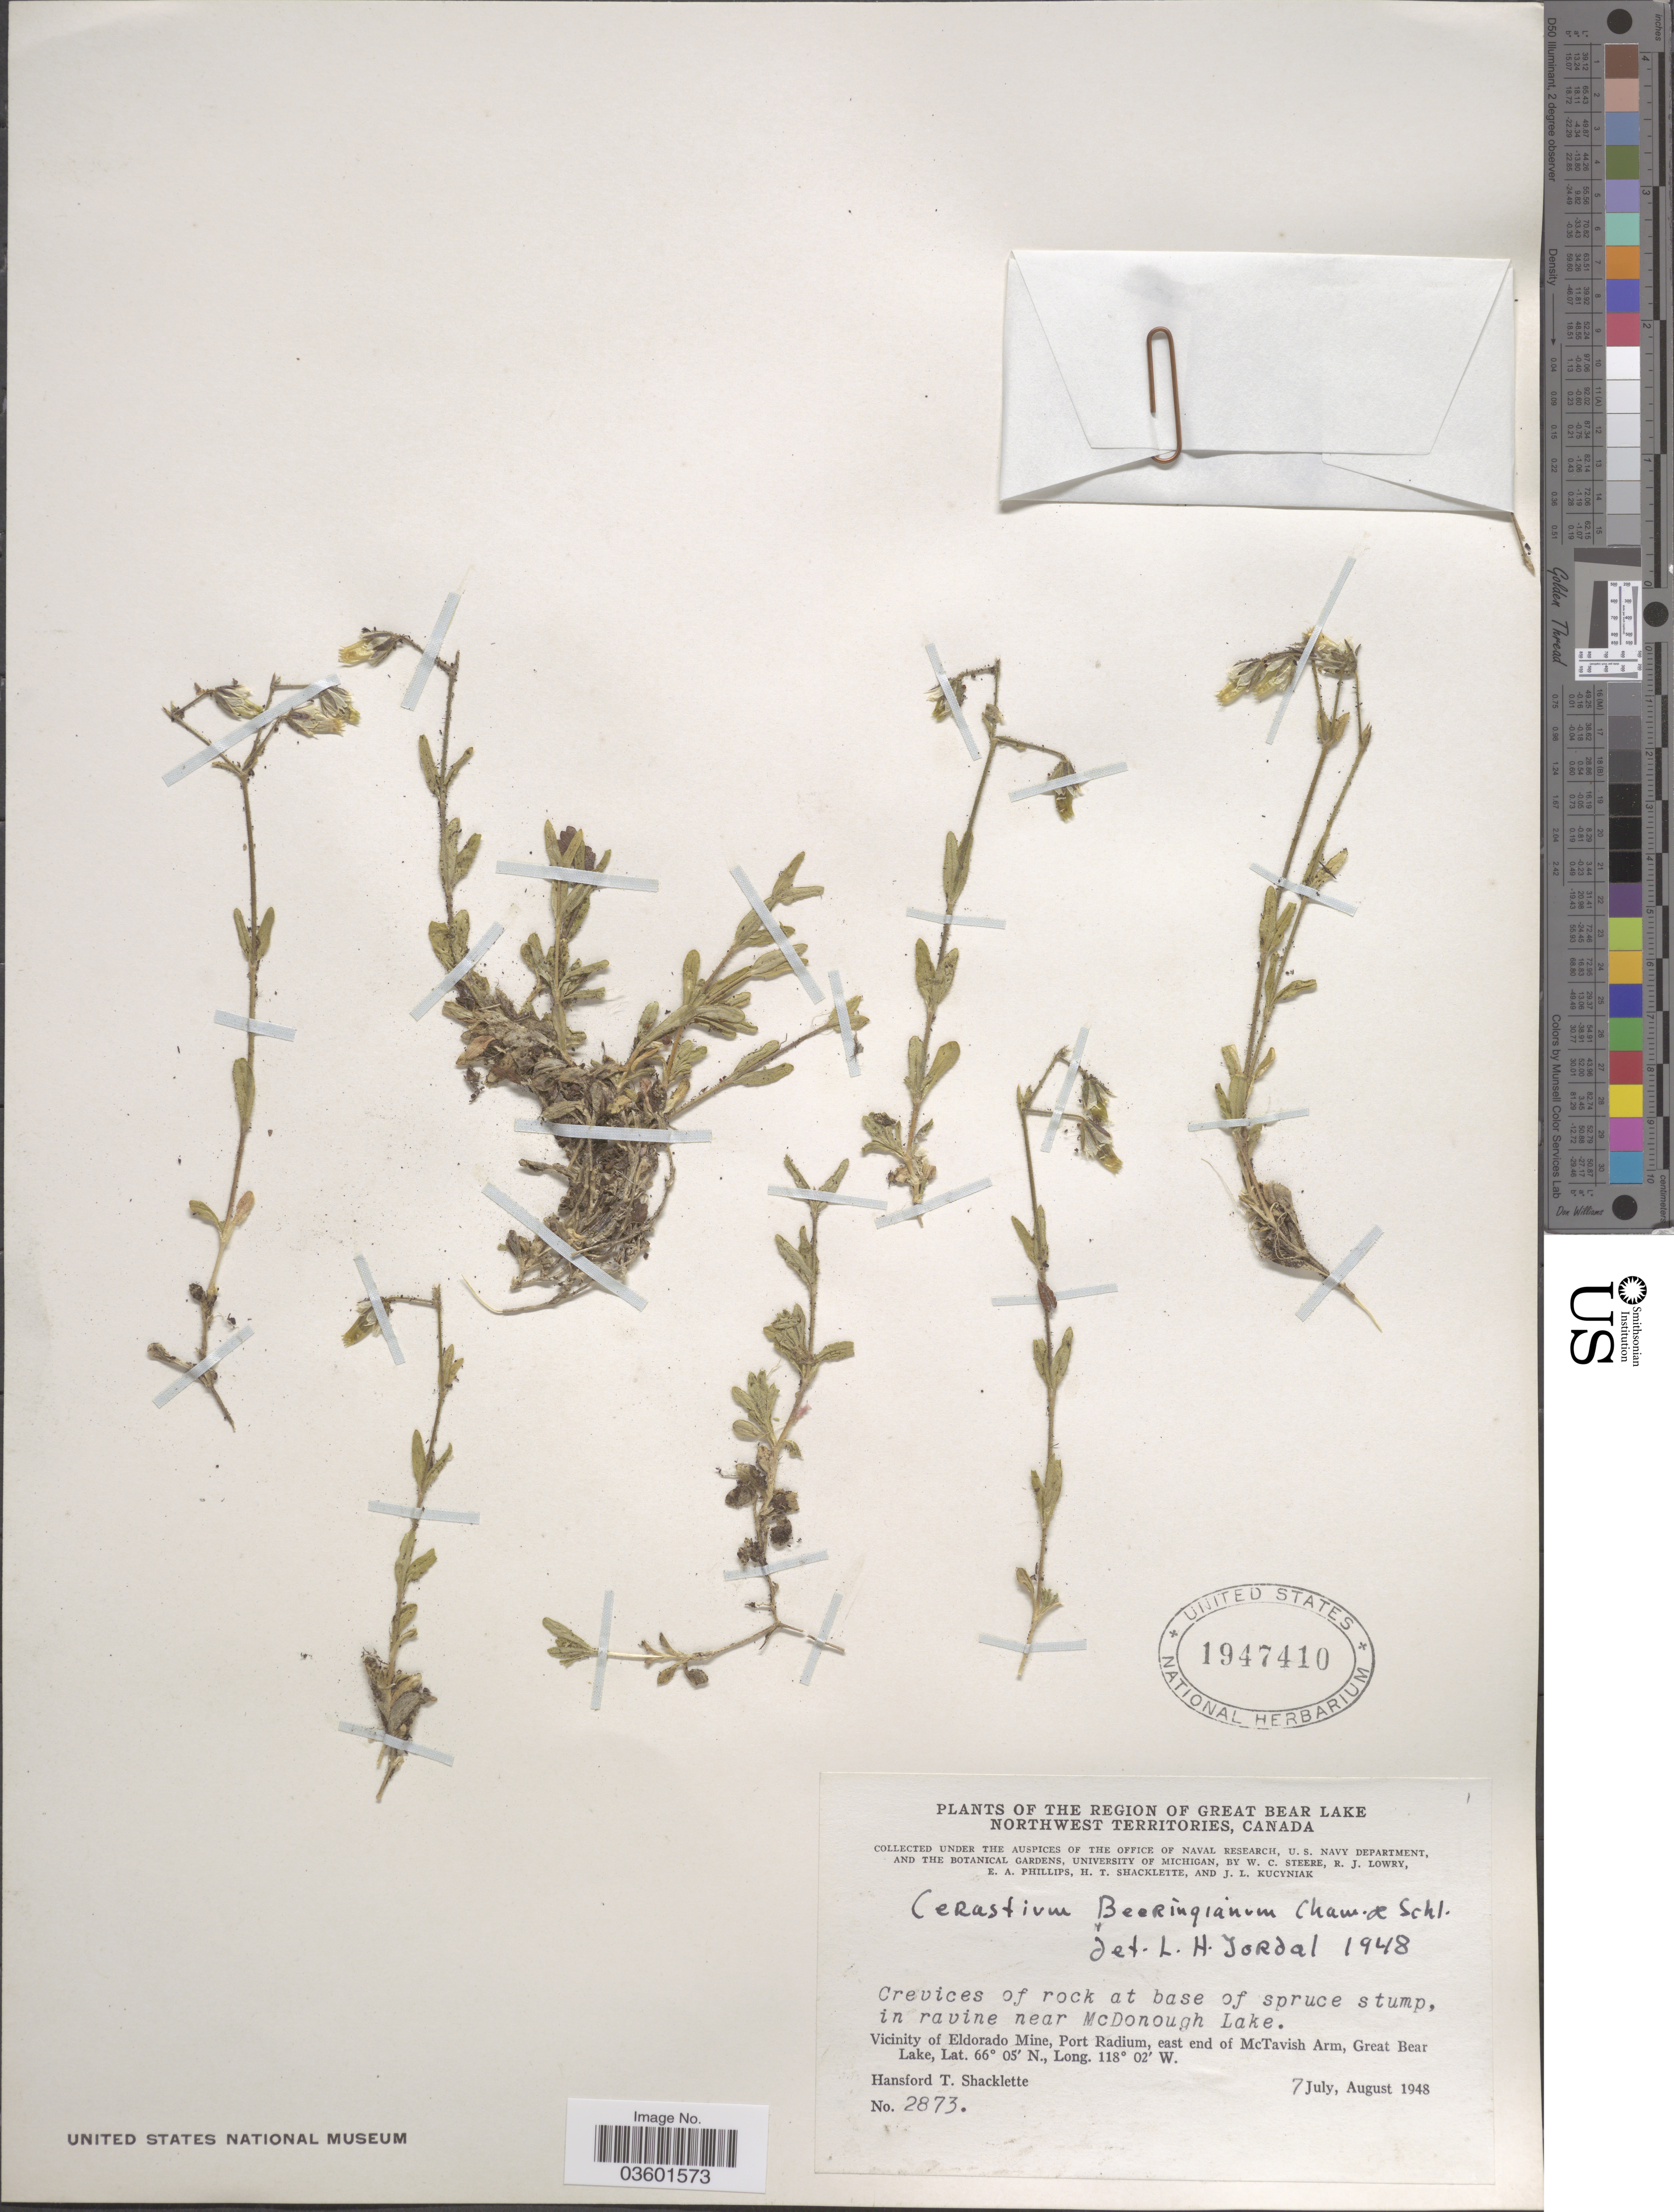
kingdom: Plantae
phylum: Tracheophyta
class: Magnoliopsida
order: Caryophyllales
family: Caryophyllaceae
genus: Cerastium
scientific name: Cerastium beeringianum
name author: Cham. & Schltdl.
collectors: W. C. Steere, R. Lowry, E. Phillips, H. Shacklette & J. Kucyniak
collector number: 2873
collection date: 1948-07-07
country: Canada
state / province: Northwest Territories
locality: The Region of Great Bear Lake. Near McDonough Lake. Vicinity of Eldorado Mine, Port Radium, east end of McTavish Arm, Great Bear Lake.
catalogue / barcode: US 1947410